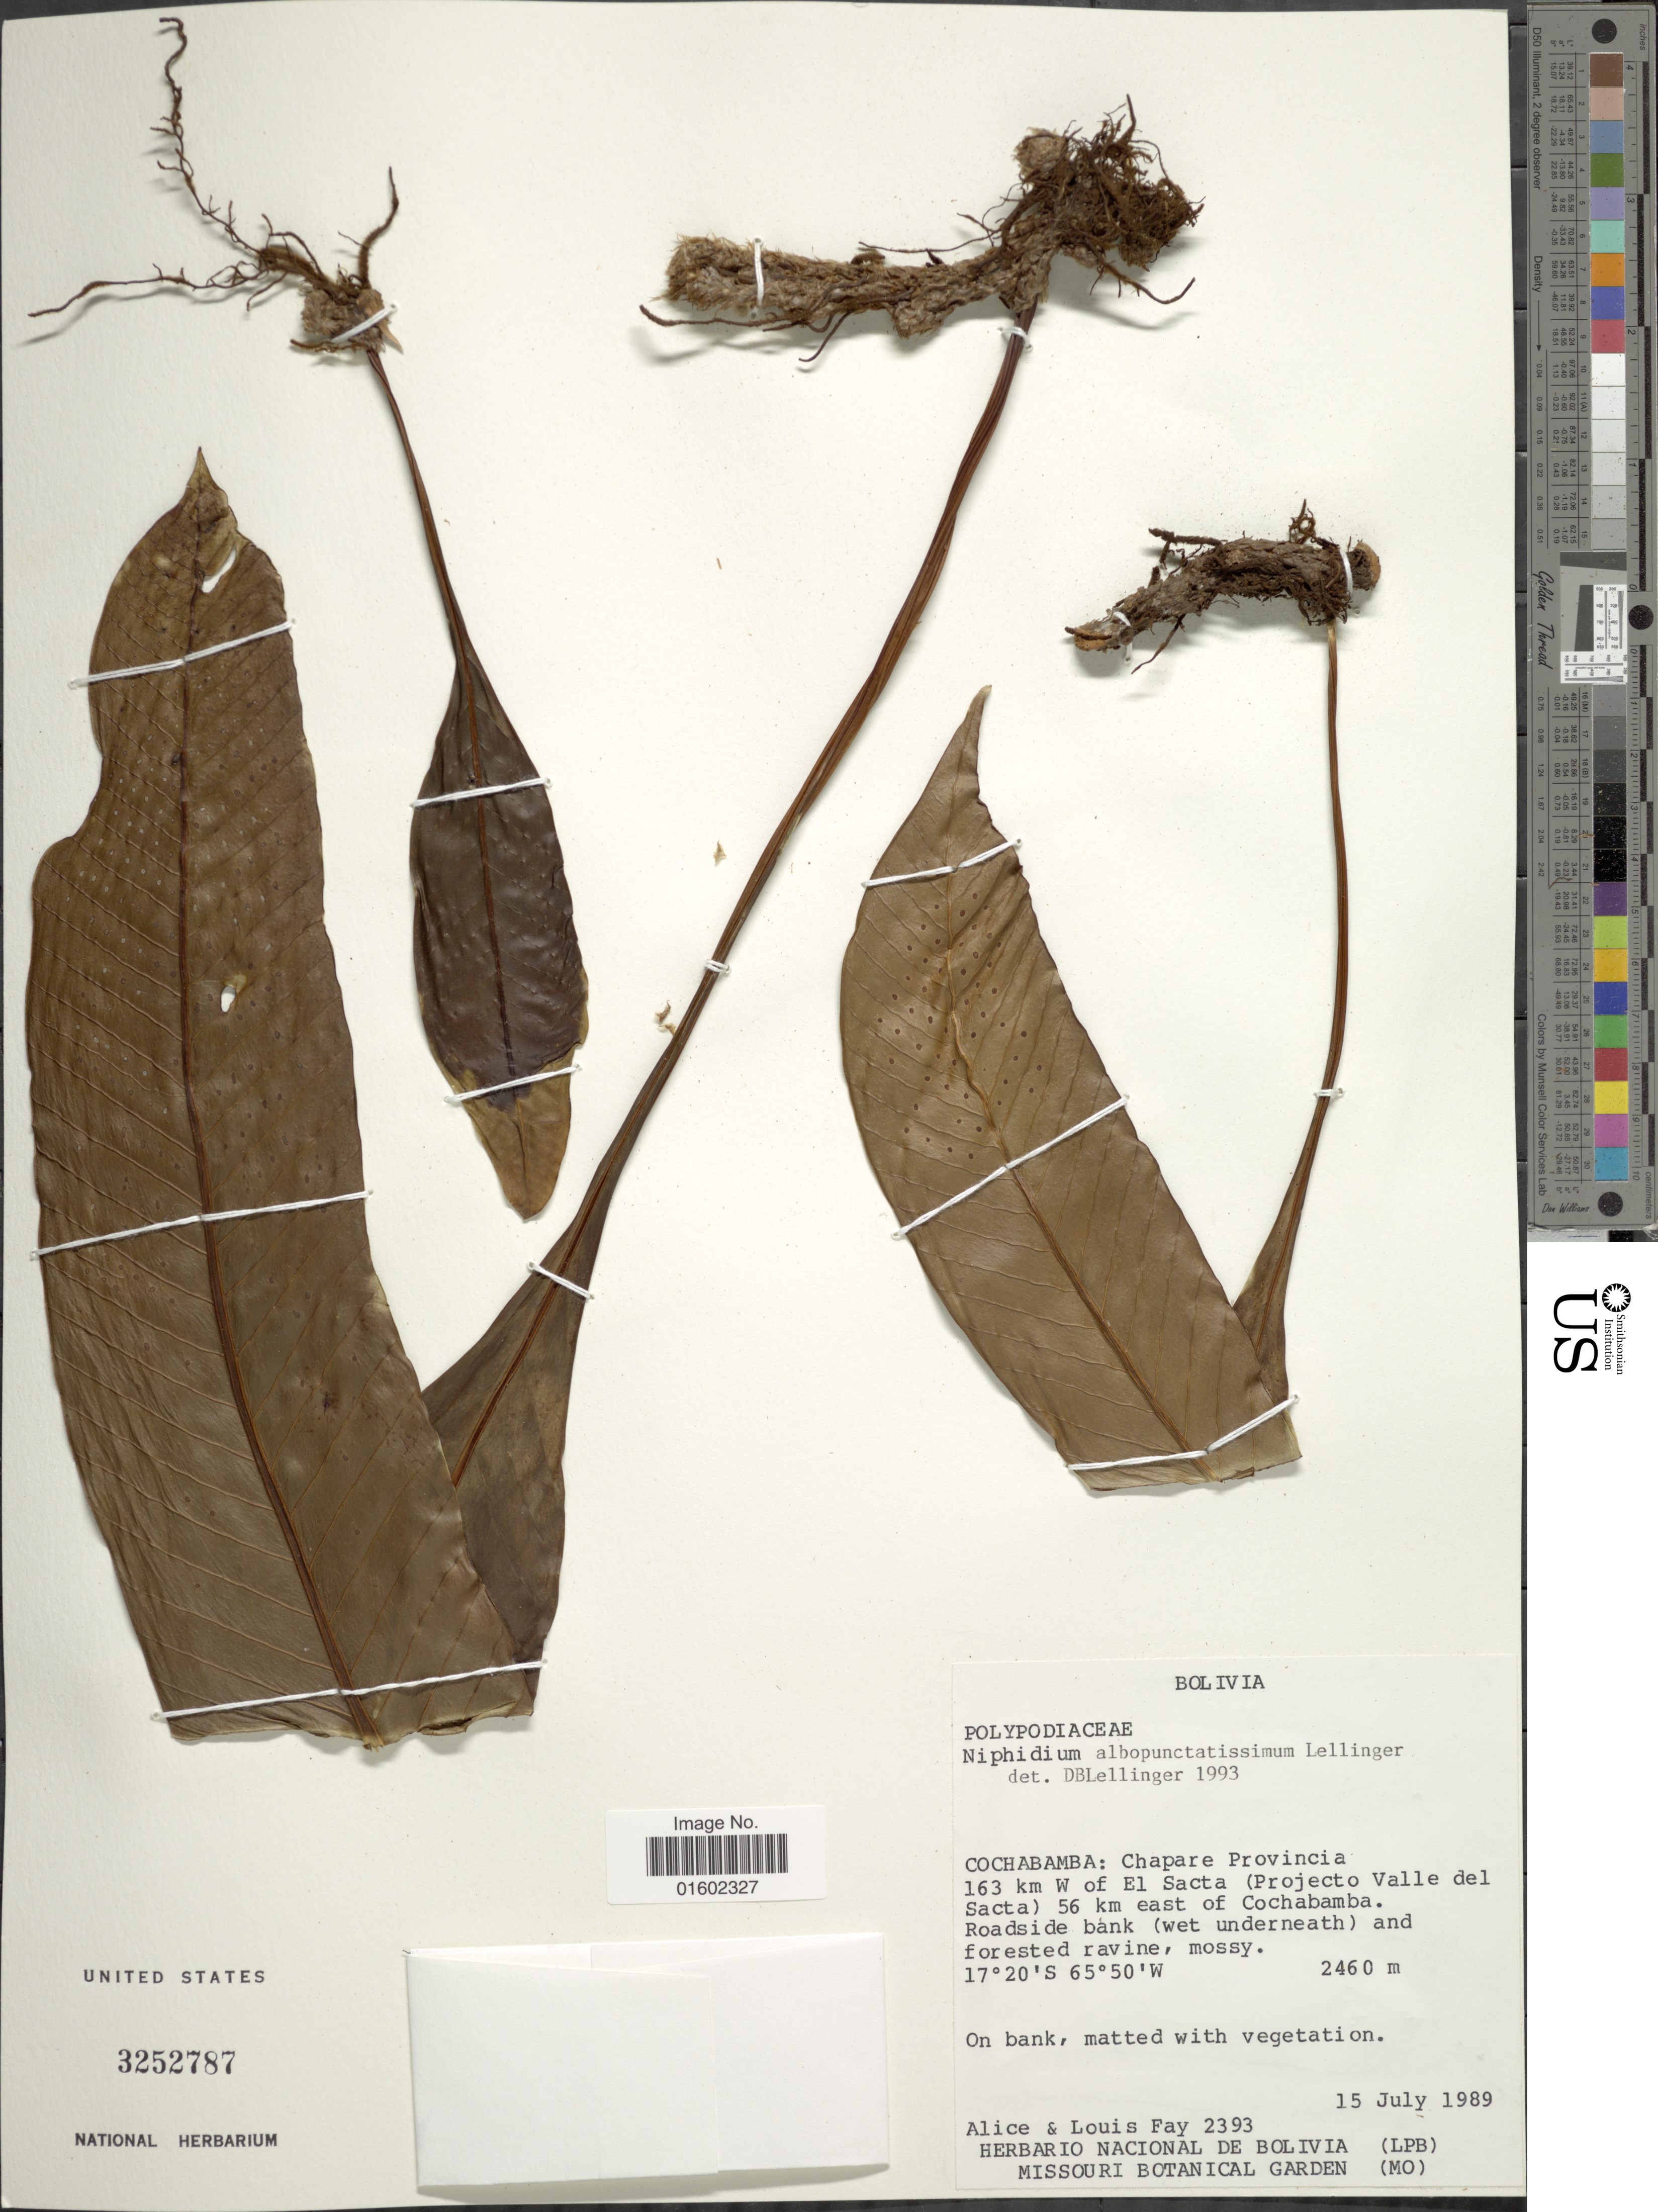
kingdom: Plantae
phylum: Tracheophyta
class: Polypodiopsida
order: Polypodiales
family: Polypodiaceae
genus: Niphidium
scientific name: Niphidium albopunctatissimum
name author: Lellinger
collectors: A. Fay & L. Fay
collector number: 2393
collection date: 1989-07-15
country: Bolivia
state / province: Cochabamba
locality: Chapare Provincia 163 km W of El Sacta (Projecto Valle del Sacta), 56 km east of Cochabamba, Roadside bank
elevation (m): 2460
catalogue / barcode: US 3252787